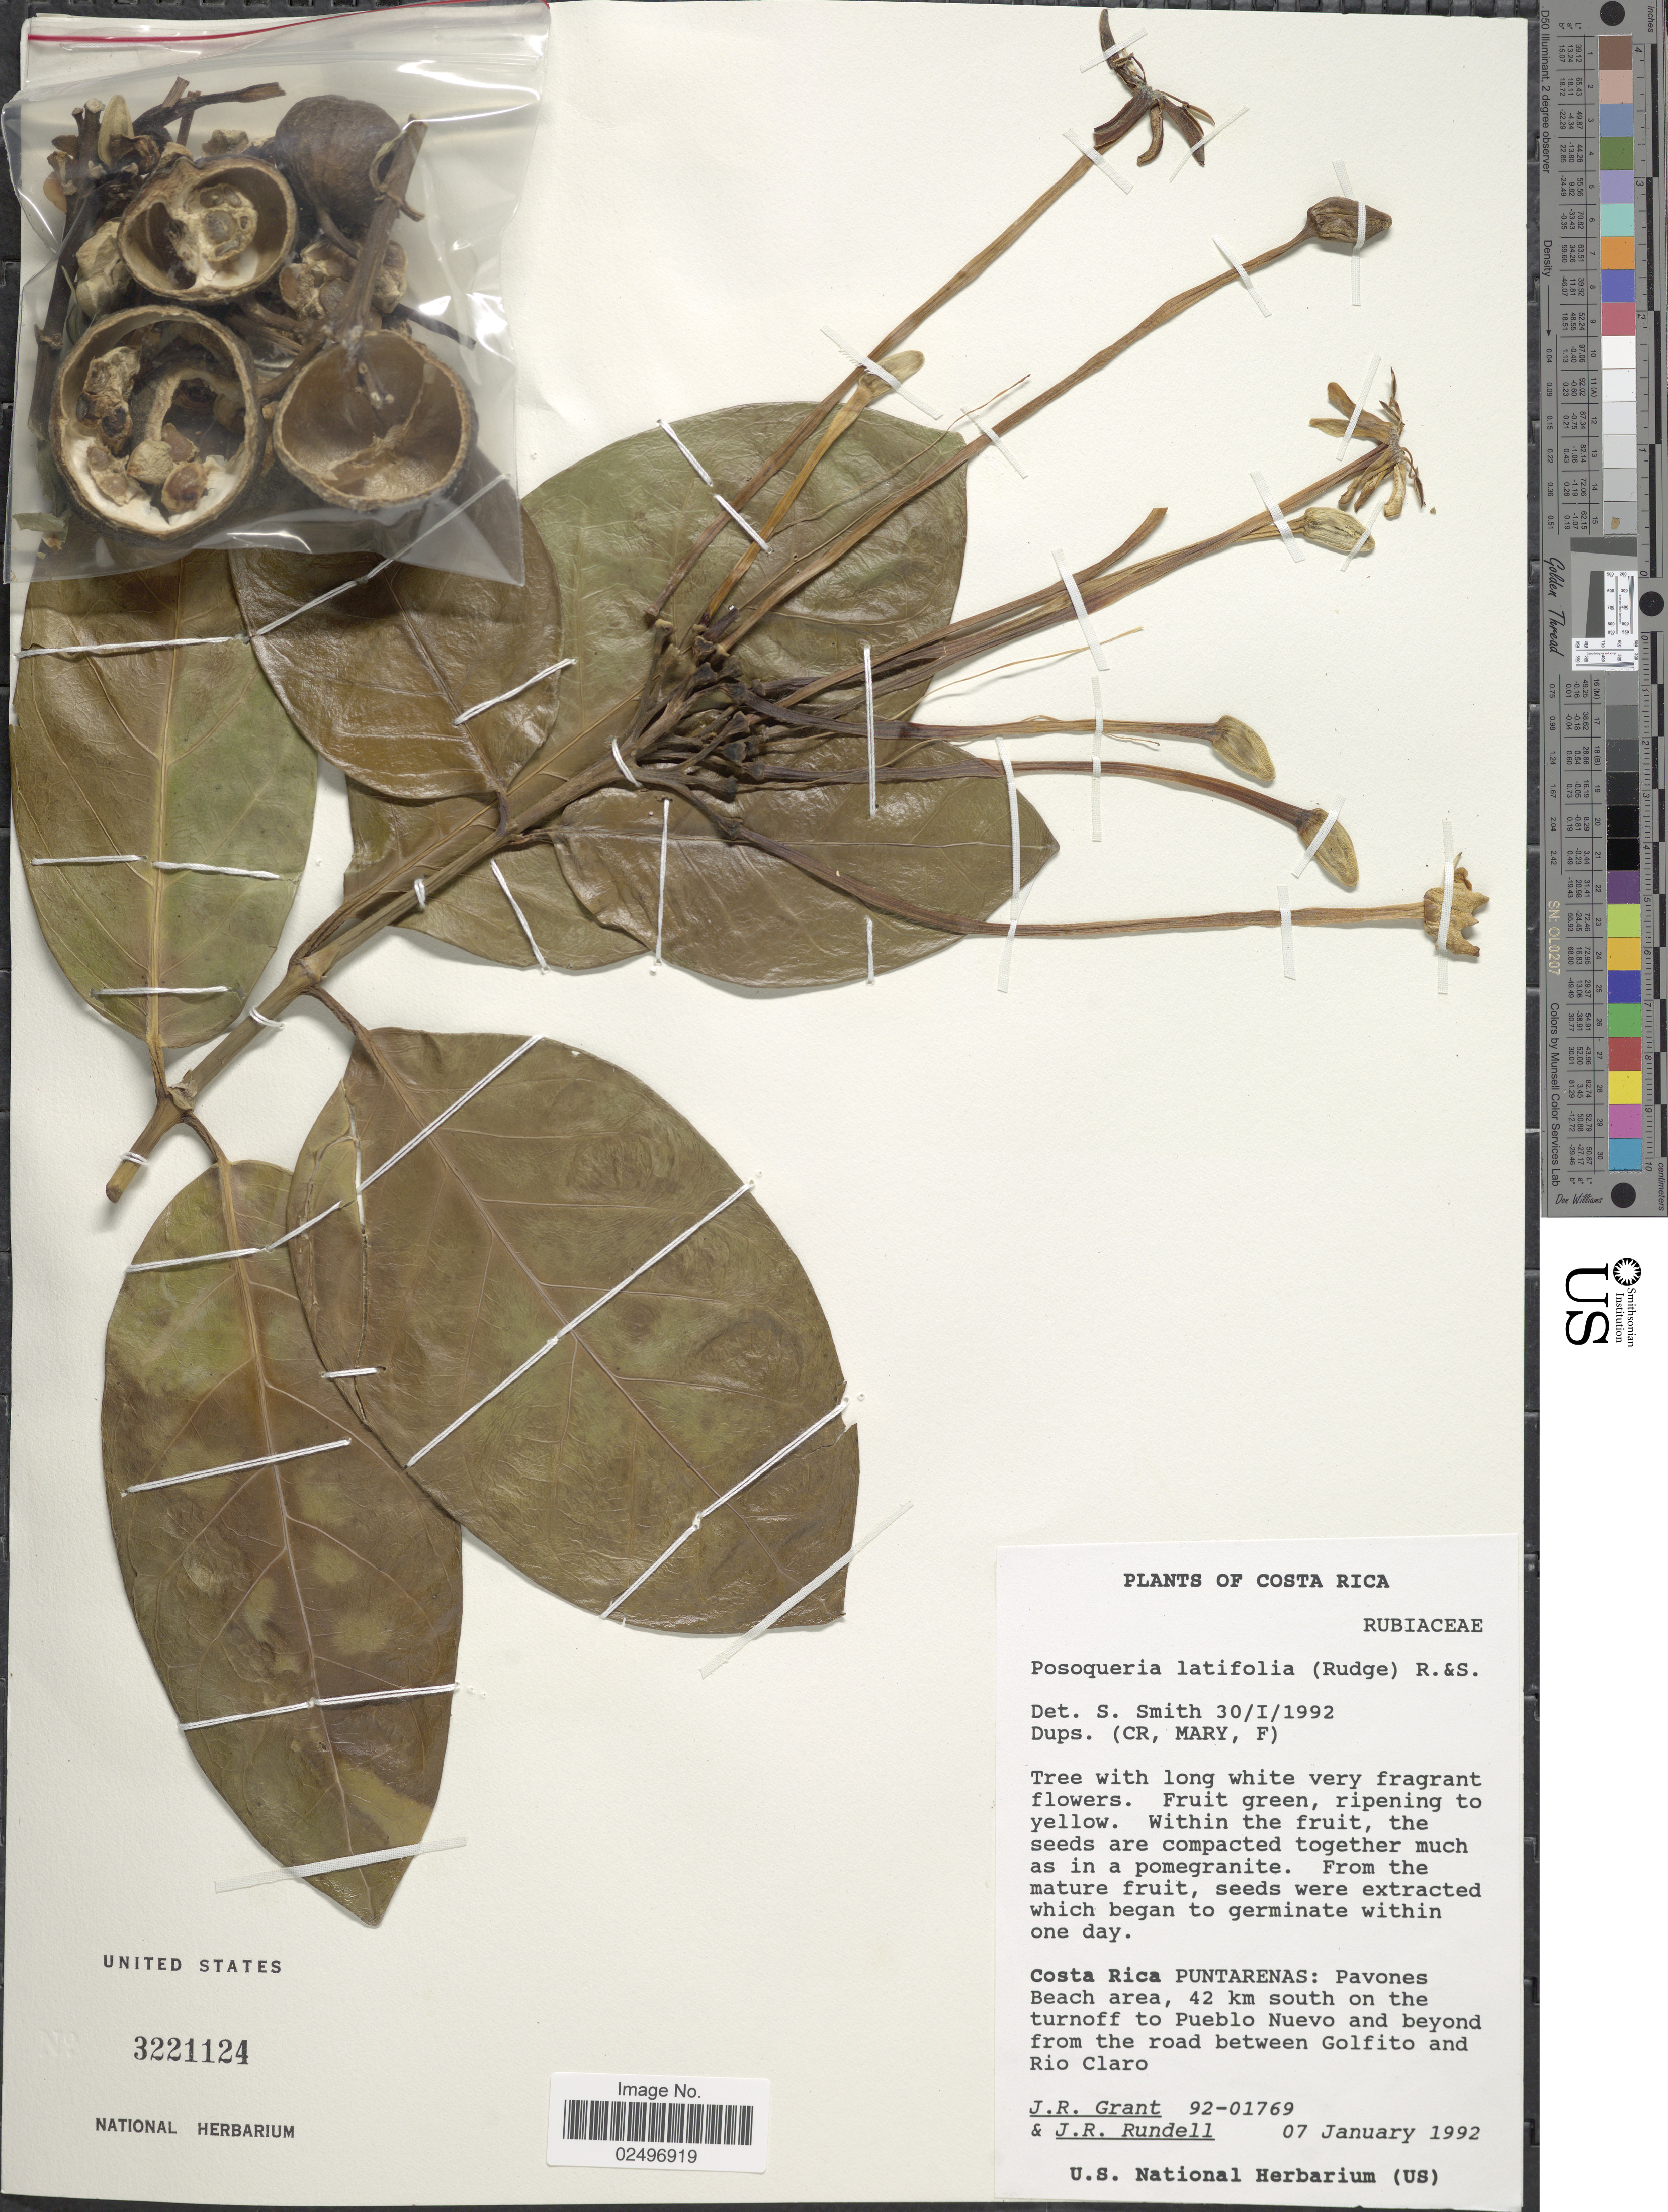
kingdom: Plantae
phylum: Tracheophyta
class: Magnoliopsida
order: Gentianales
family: Rubiaceae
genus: Posoqueria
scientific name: Posoqueria latifolia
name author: (Rudge) Roem. & Schult.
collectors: J. Grant & J. R. Rundell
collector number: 92-01769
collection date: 1992-01-07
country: Costa Rica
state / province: Puntarenas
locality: Pavones Beach area, 42 km south on the turnoff to Pueblo Nuevo and beyond from the road between Golfito and Rio Claro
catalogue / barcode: US 3221124